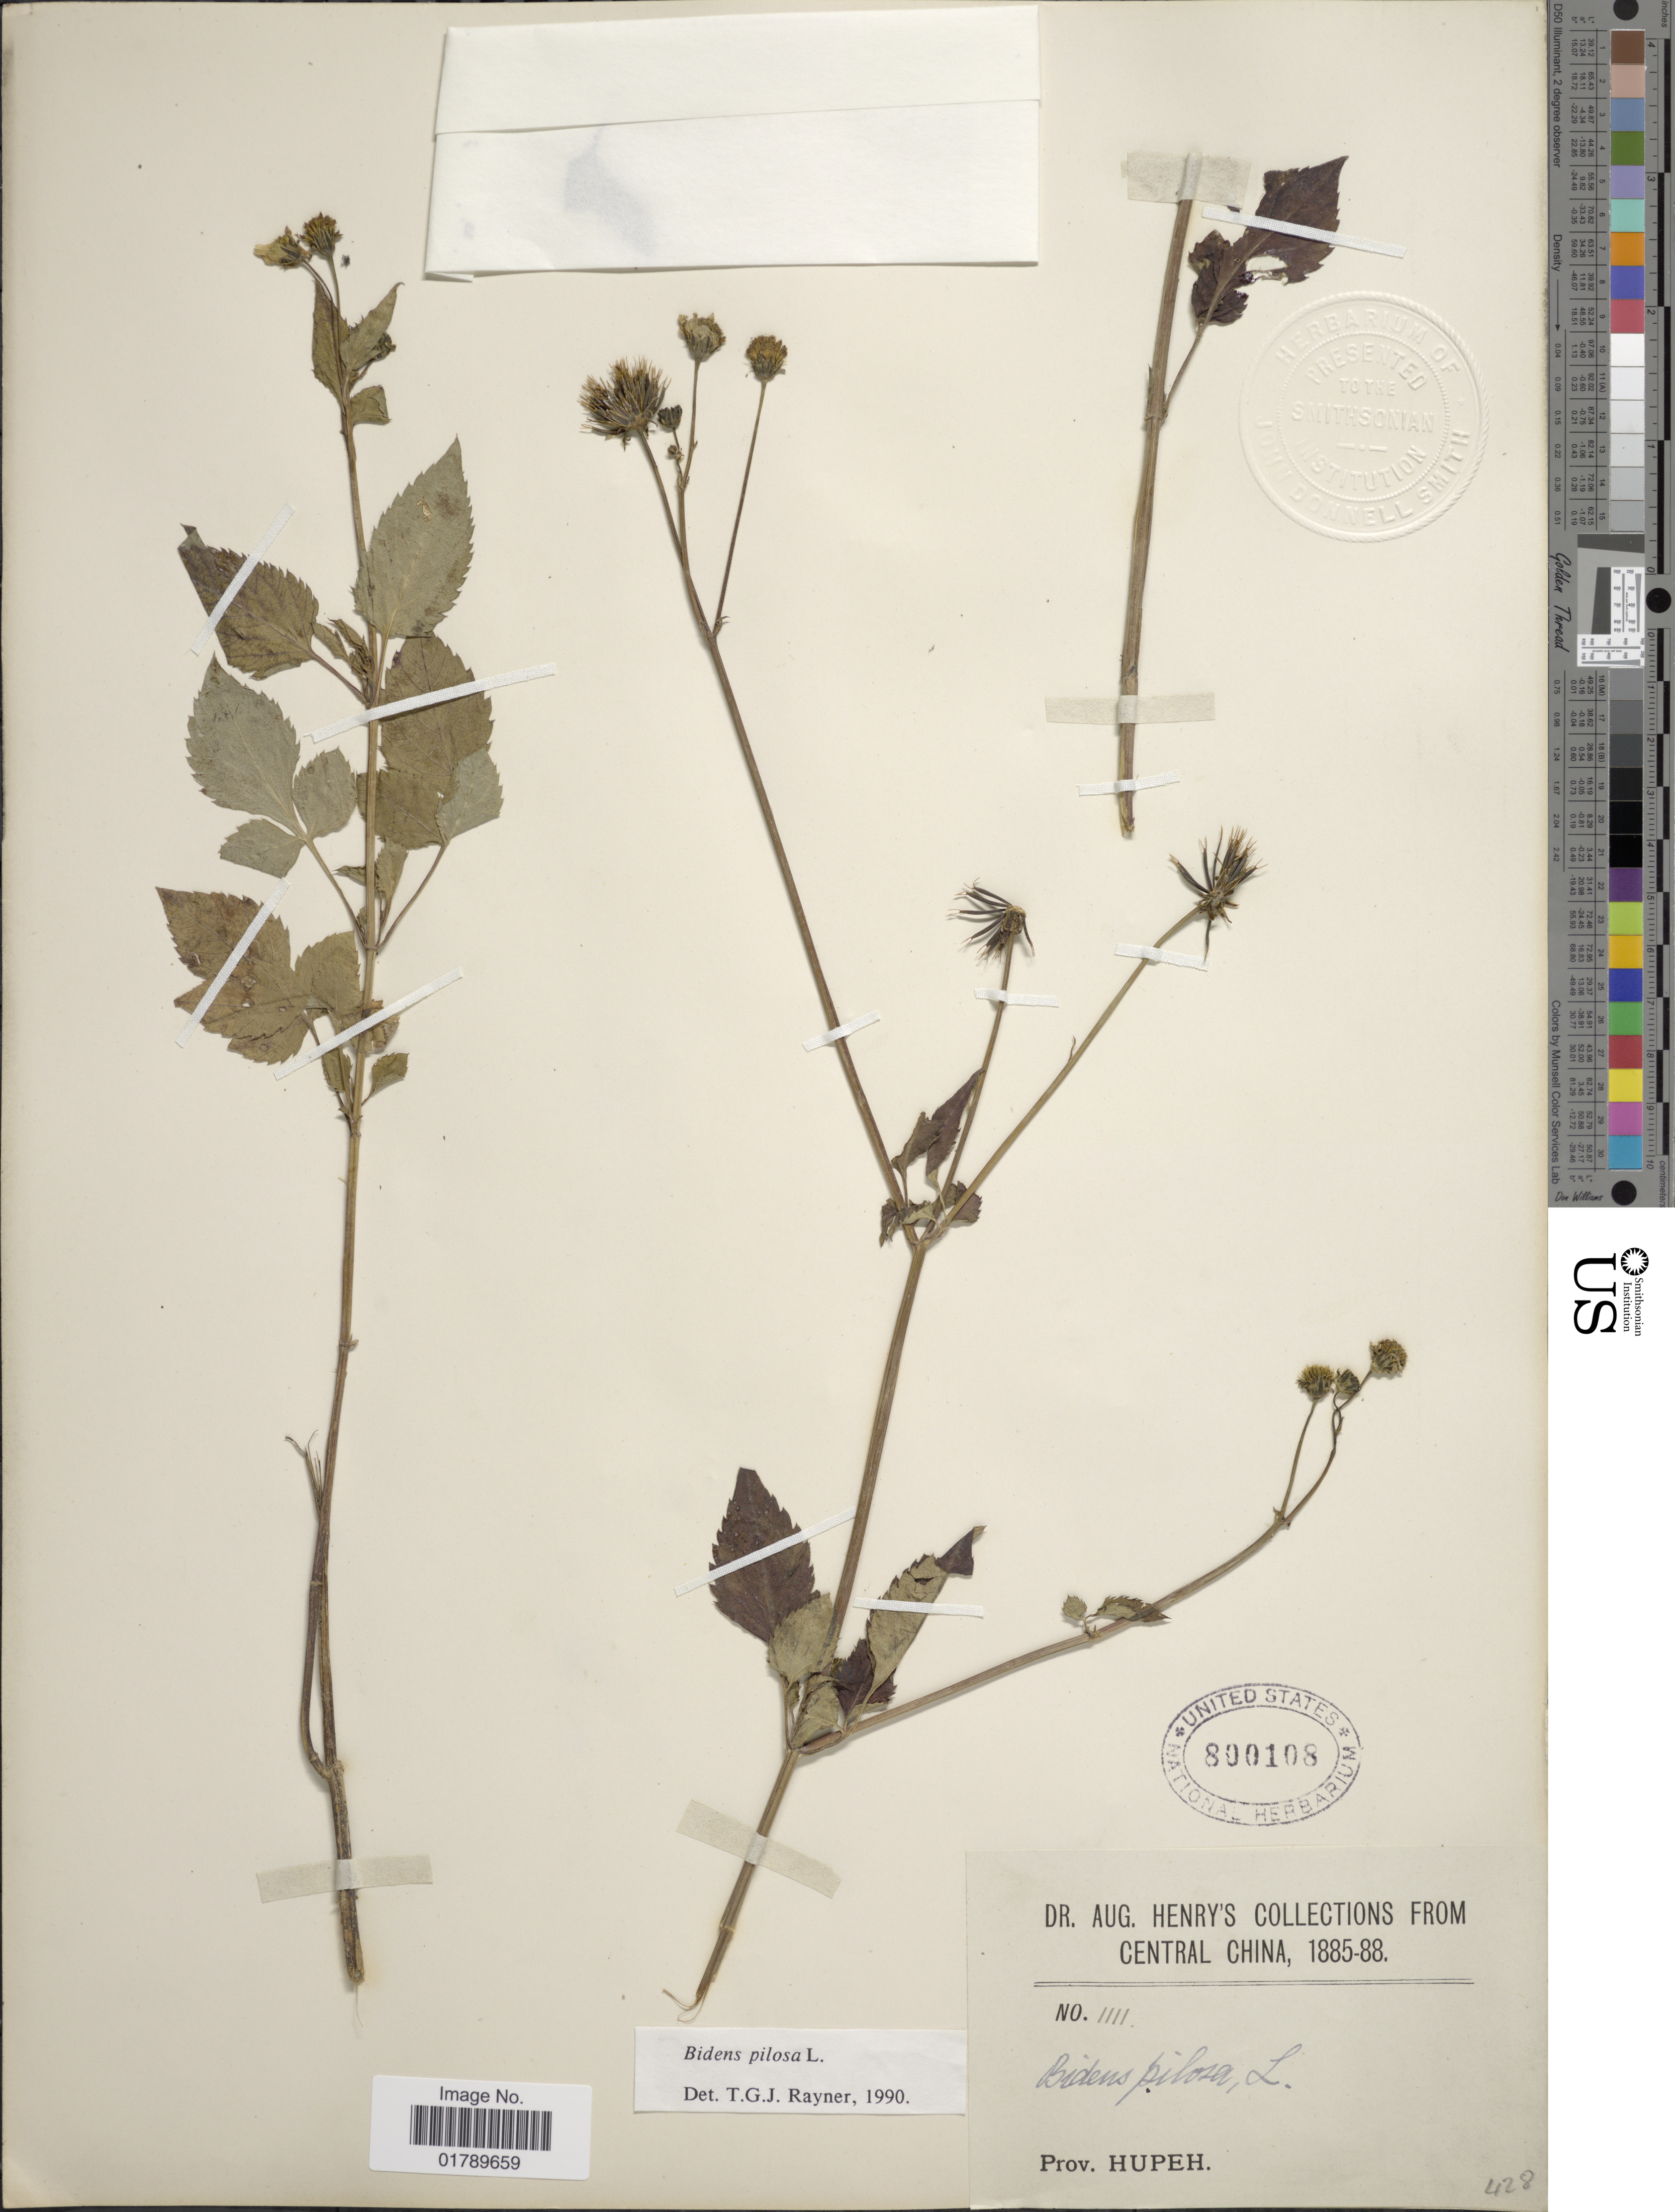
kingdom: Plantae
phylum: Tracheophyta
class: Magnoliopsida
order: Asterales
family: Asteraceae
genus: Bidens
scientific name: Bidens pilosa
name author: L.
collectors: A. Henry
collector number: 1111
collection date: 1885/1888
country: China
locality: Central China. Prov. Hupeh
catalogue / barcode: US 800108